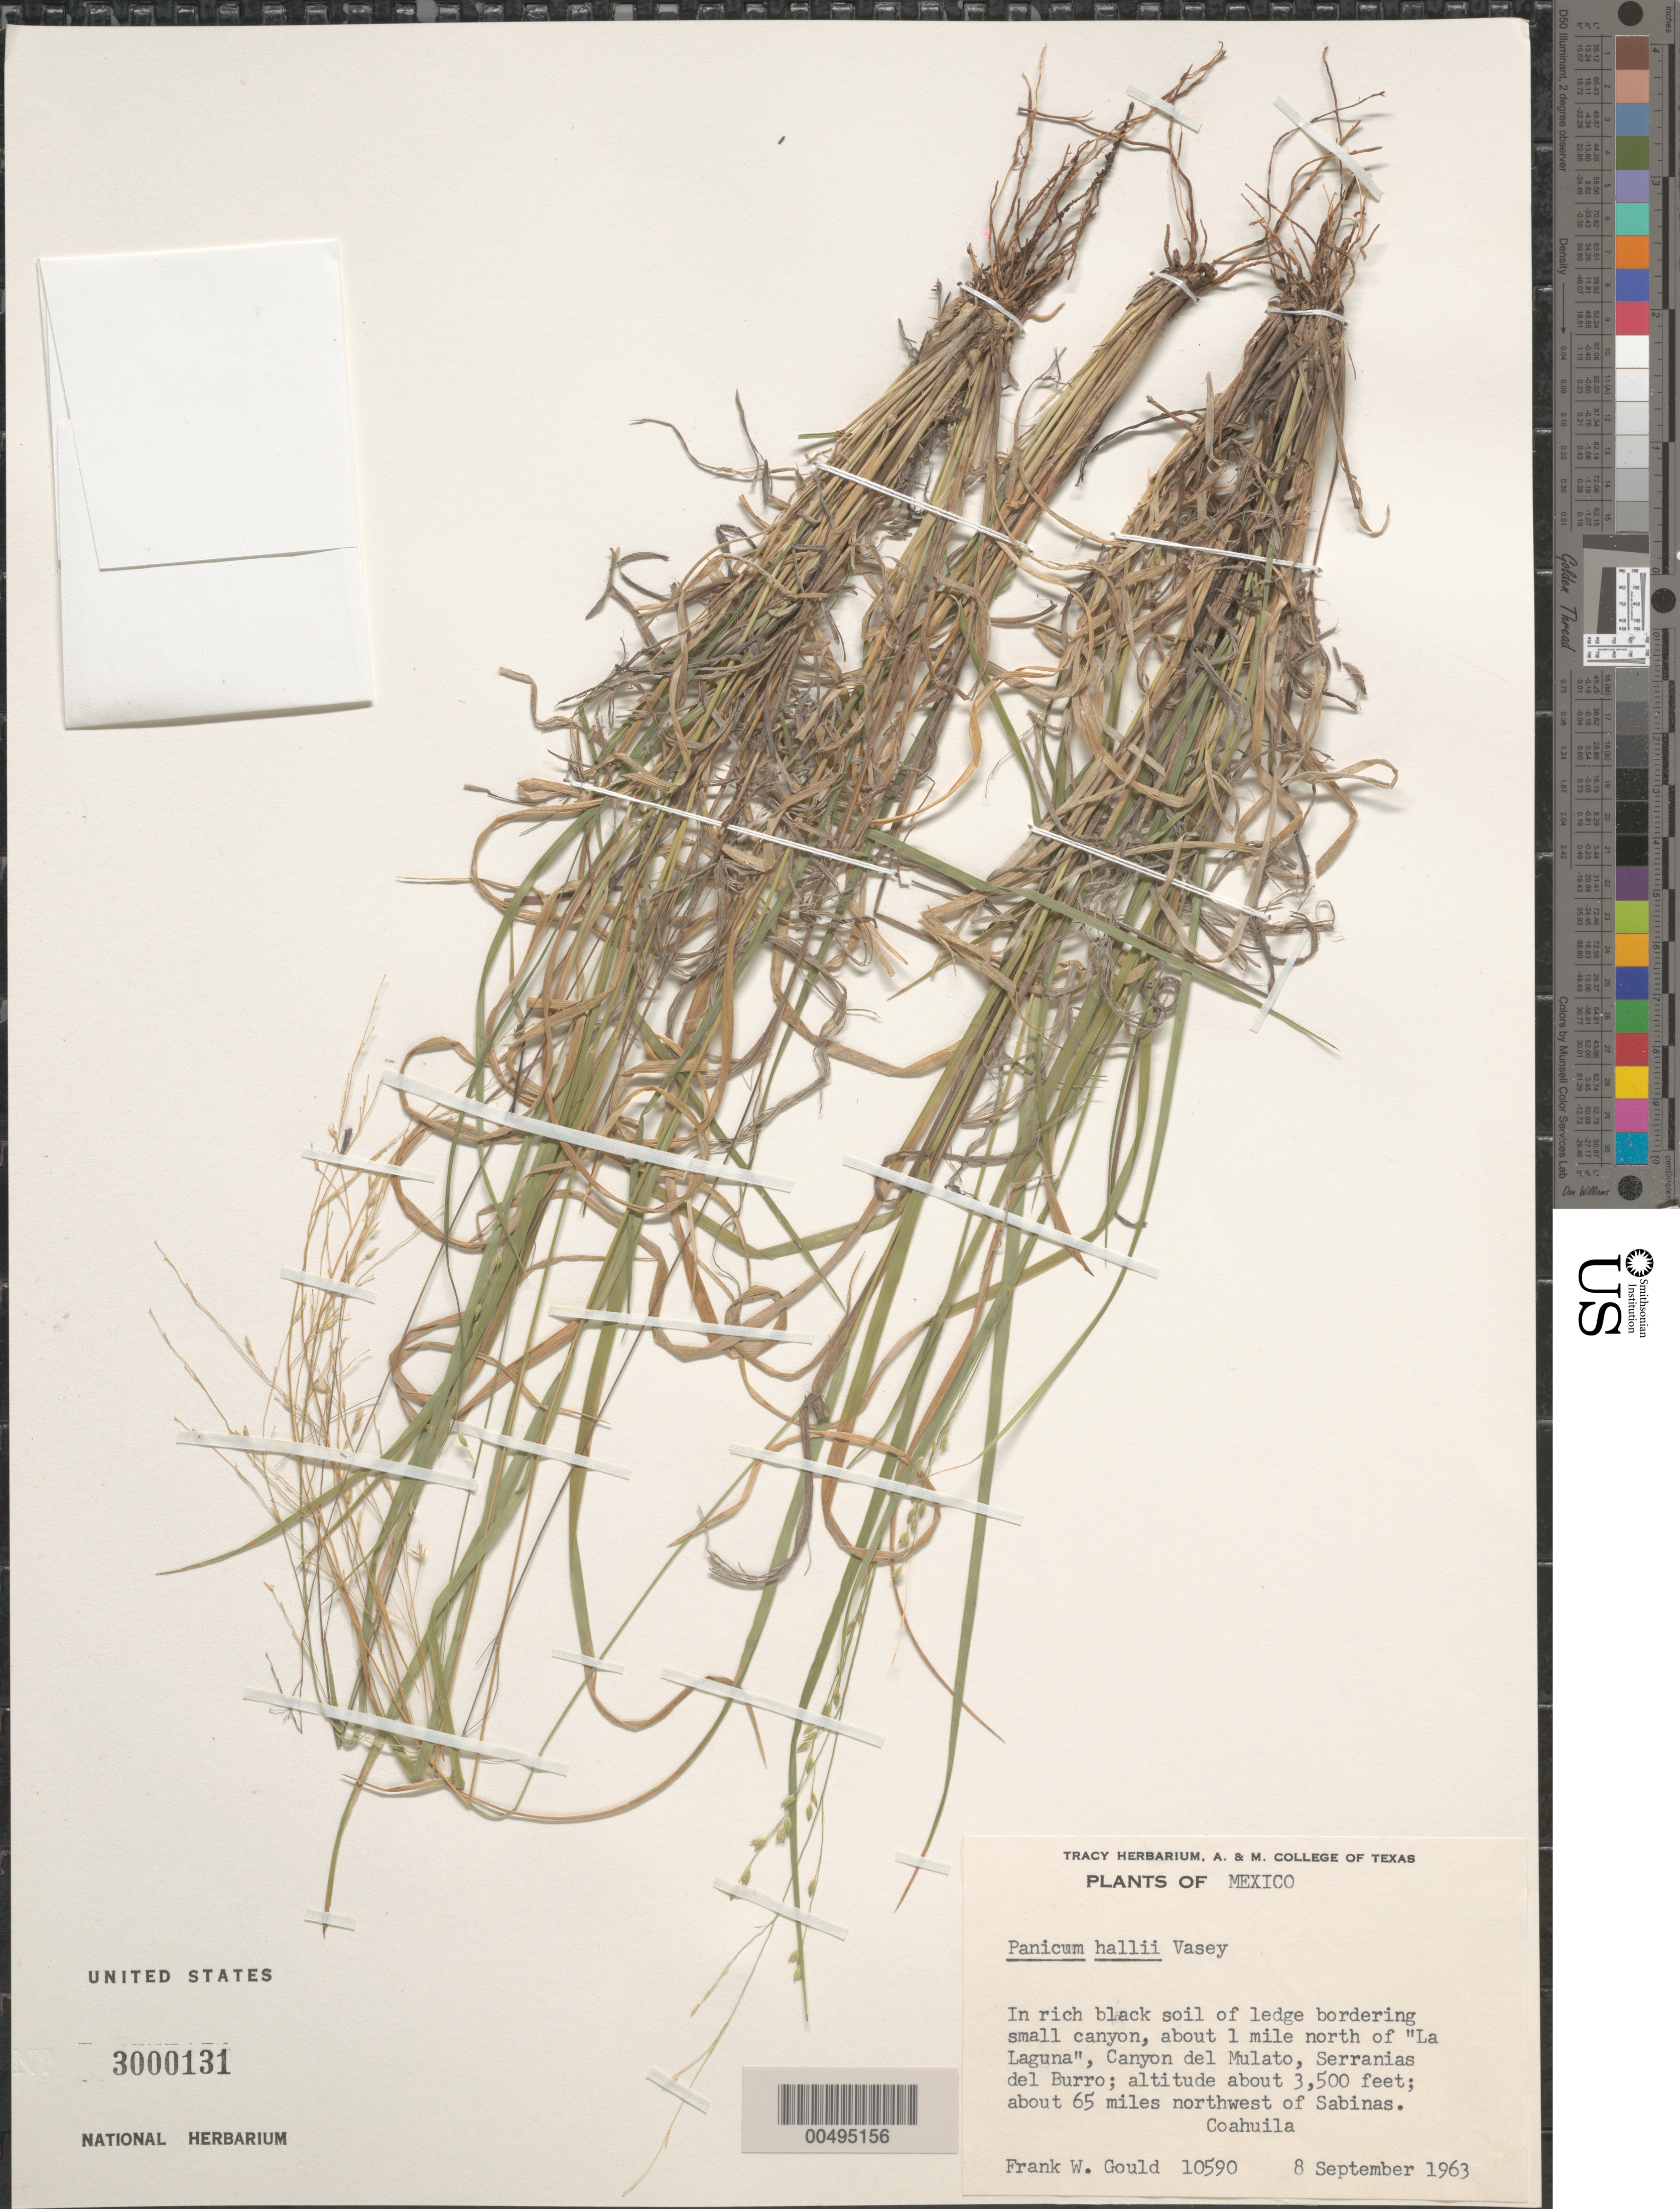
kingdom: Plantae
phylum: Tracheophyta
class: Liliopsida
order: Poales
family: Poaceae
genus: Panicum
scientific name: Panicum hallii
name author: Vasey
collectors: F. W. Gould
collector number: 10590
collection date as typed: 8 Sep 1963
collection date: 1963-09-08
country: Mexico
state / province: Coahuila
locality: About 1 mi N of La Laguna, Canyon del Mulato, Serranias del Burro, about 65 mi NW of Sabinas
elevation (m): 1067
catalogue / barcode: US 3000131